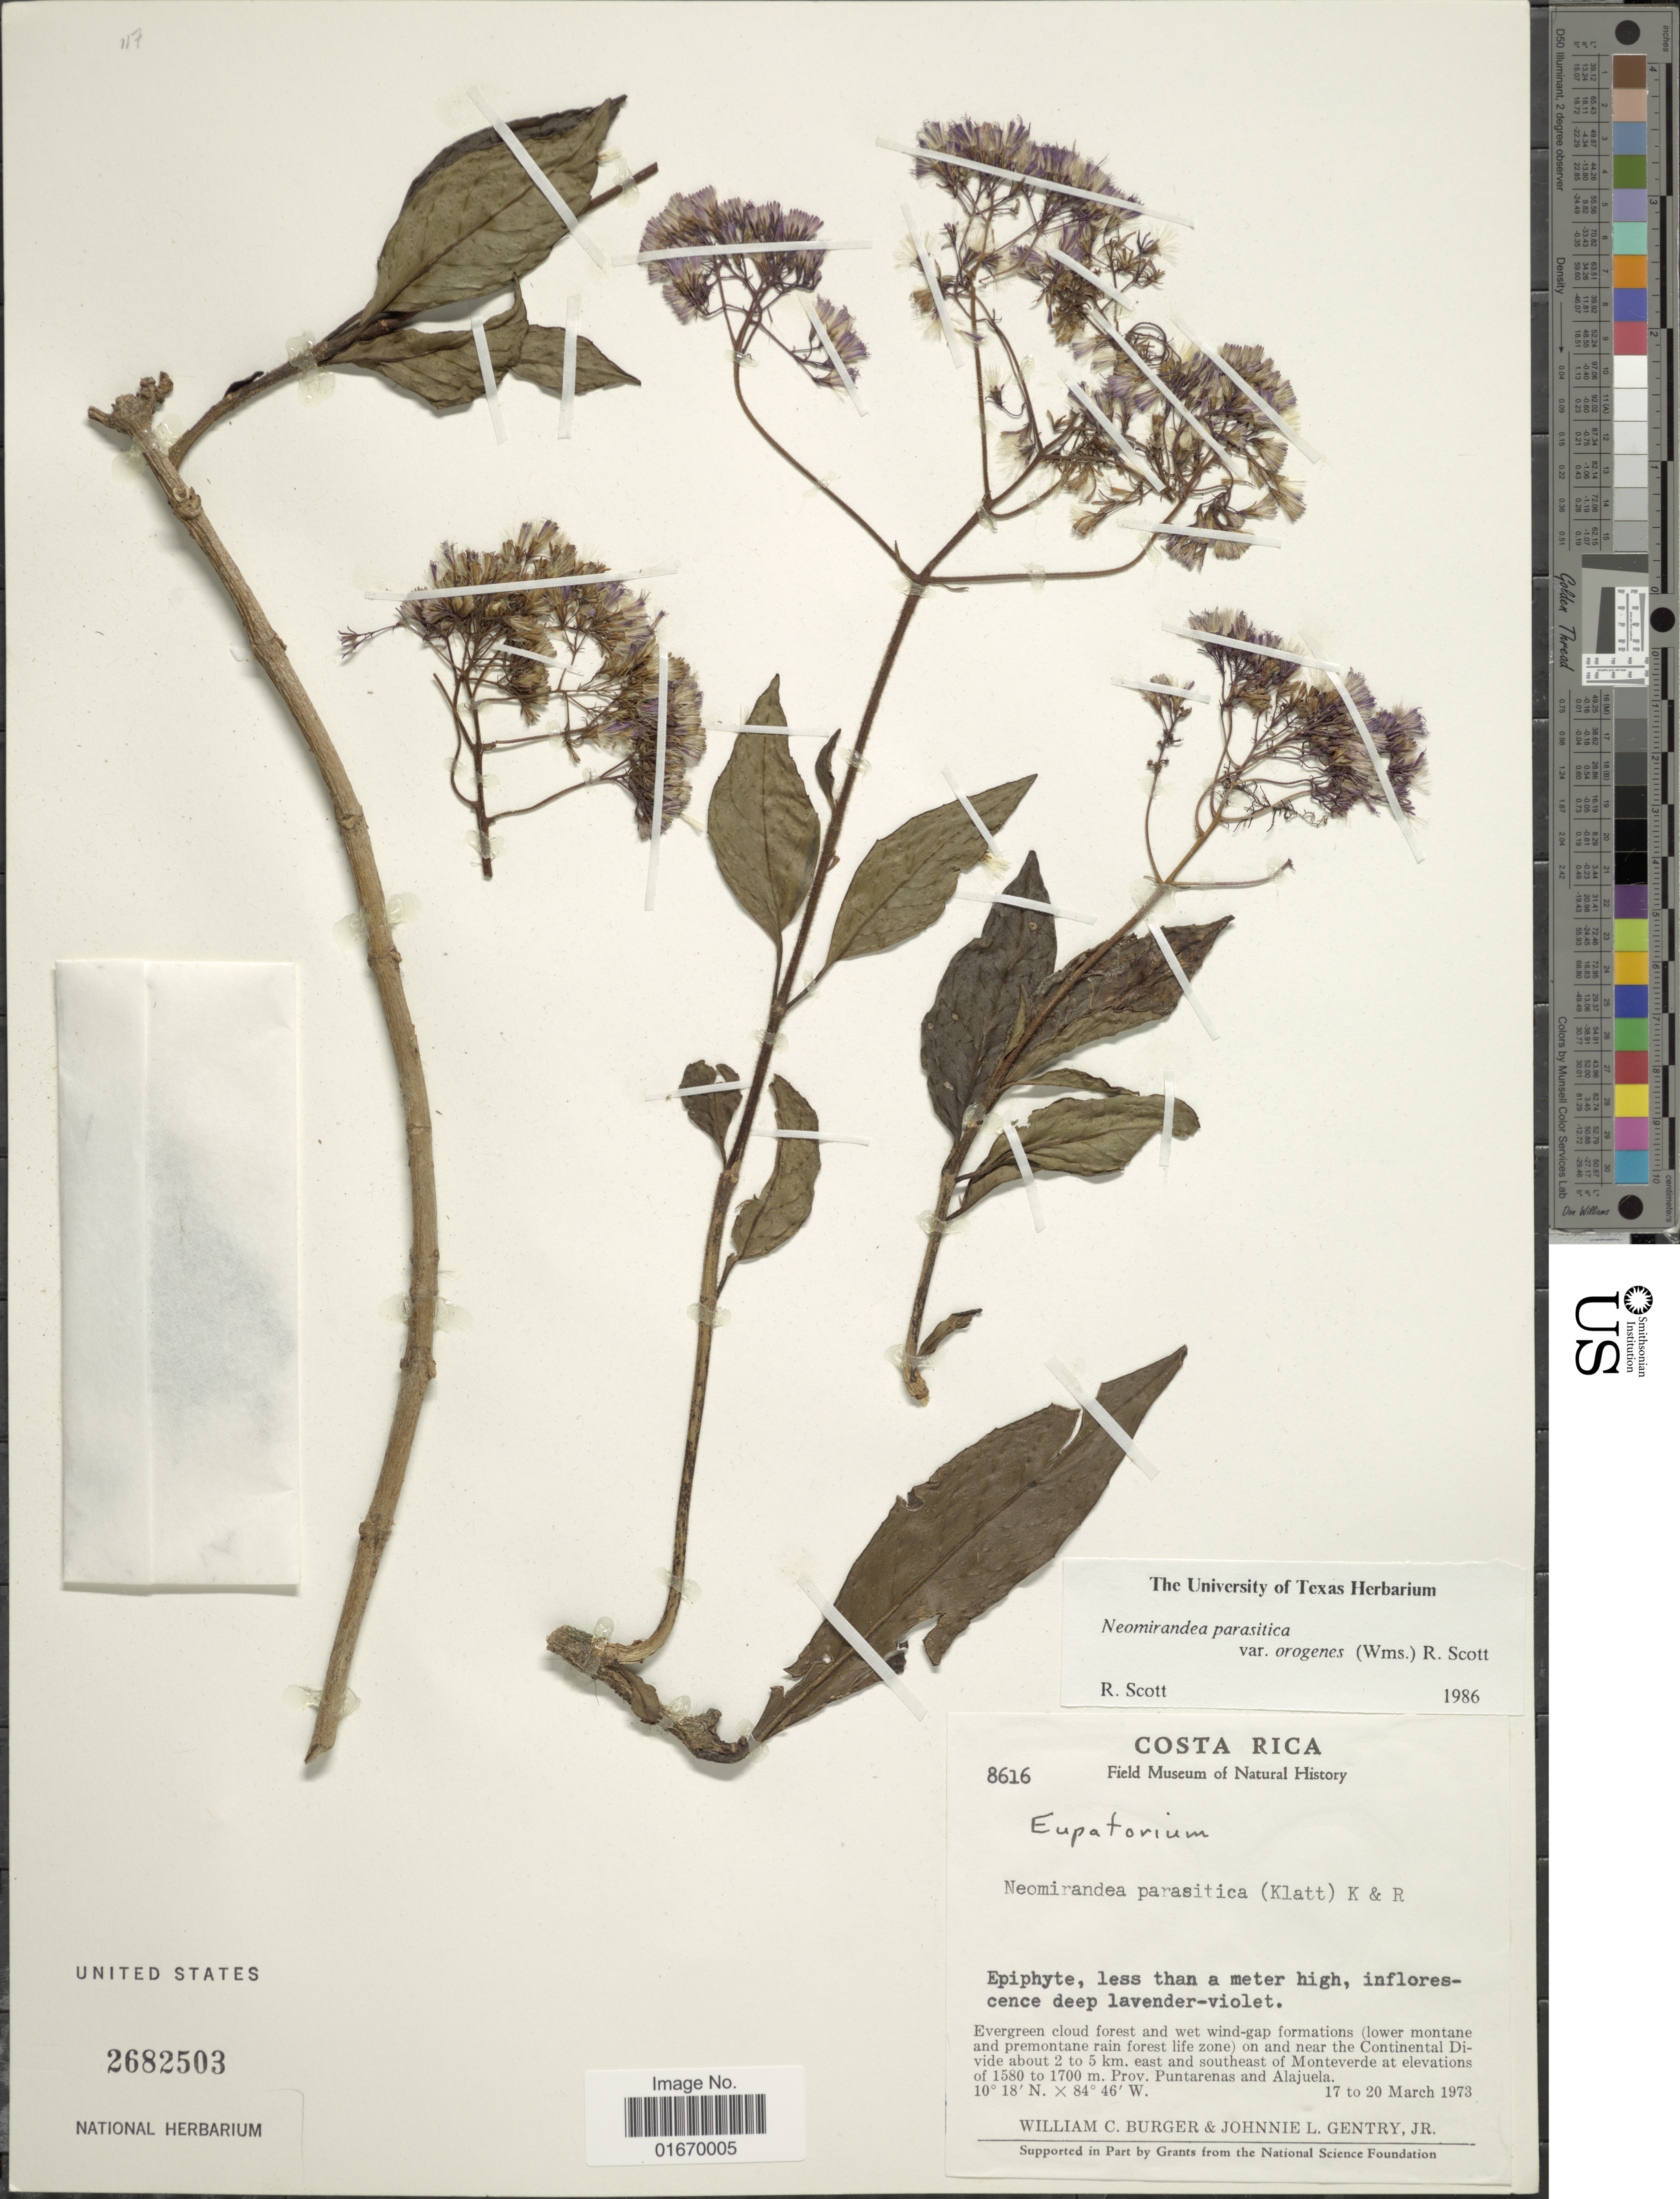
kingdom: Plantae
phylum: Tracheophyta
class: Magnoliopsida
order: Asterales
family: Asteraceae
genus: Neomirandea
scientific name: Neomirandea parasitica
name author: (Klatt) R.M. King & H. Rob.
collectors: W. Burger & J. L. Gentry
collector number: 8616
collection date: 1973-03-17/1973-03-20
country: Costa Rica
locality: On and near the Continental Divide about 2 to 5 km east and southeast of Monteverde , Prov. Puntarenas and Alajuela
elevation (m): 1580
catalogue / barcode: US 2682503